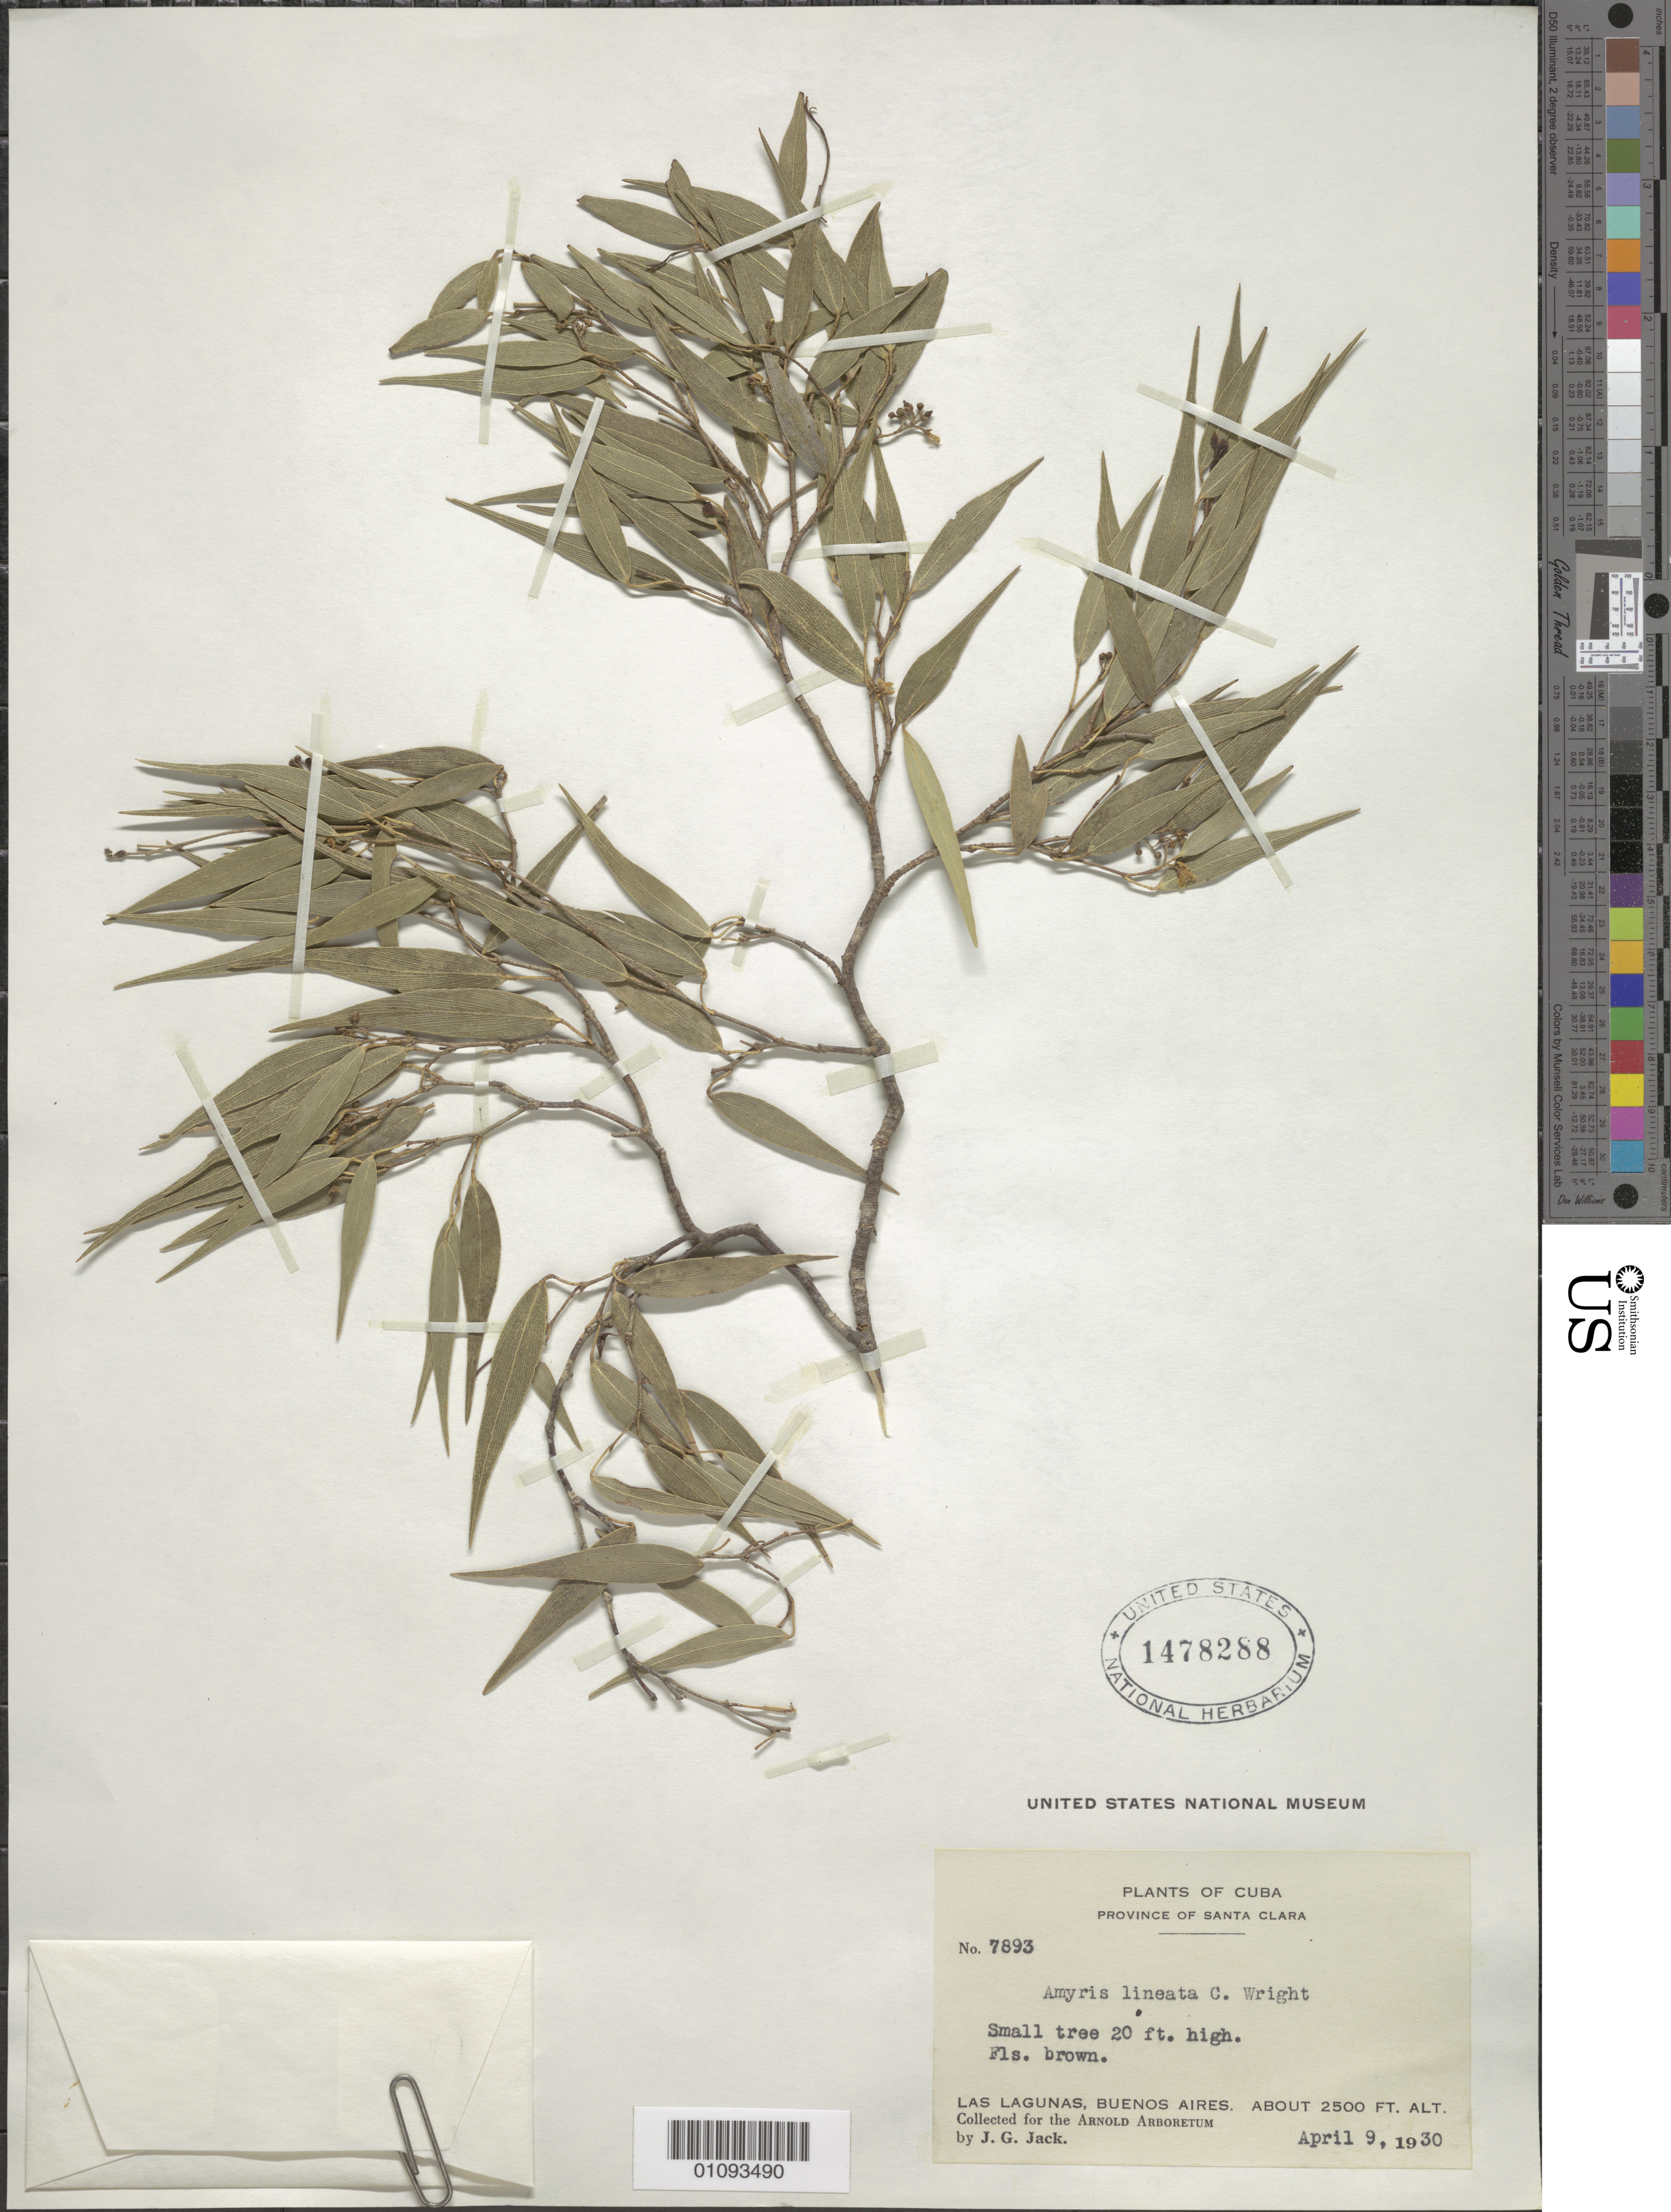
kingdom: Plantae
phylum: Tracheophyta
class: Magnoliopsida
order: Sapindales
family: Rutaceae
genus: Amyris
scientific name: Amyris lineata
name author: C. Wright ex Griseb.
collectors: J. G. Jack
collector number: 7893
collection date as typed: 09 Apr 1930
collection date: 1930-04-09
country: Cuba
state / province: Cienfuegos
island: Cuba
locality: Las Lagunas, Buenos Aires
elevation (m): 762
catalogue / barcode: US 1478288